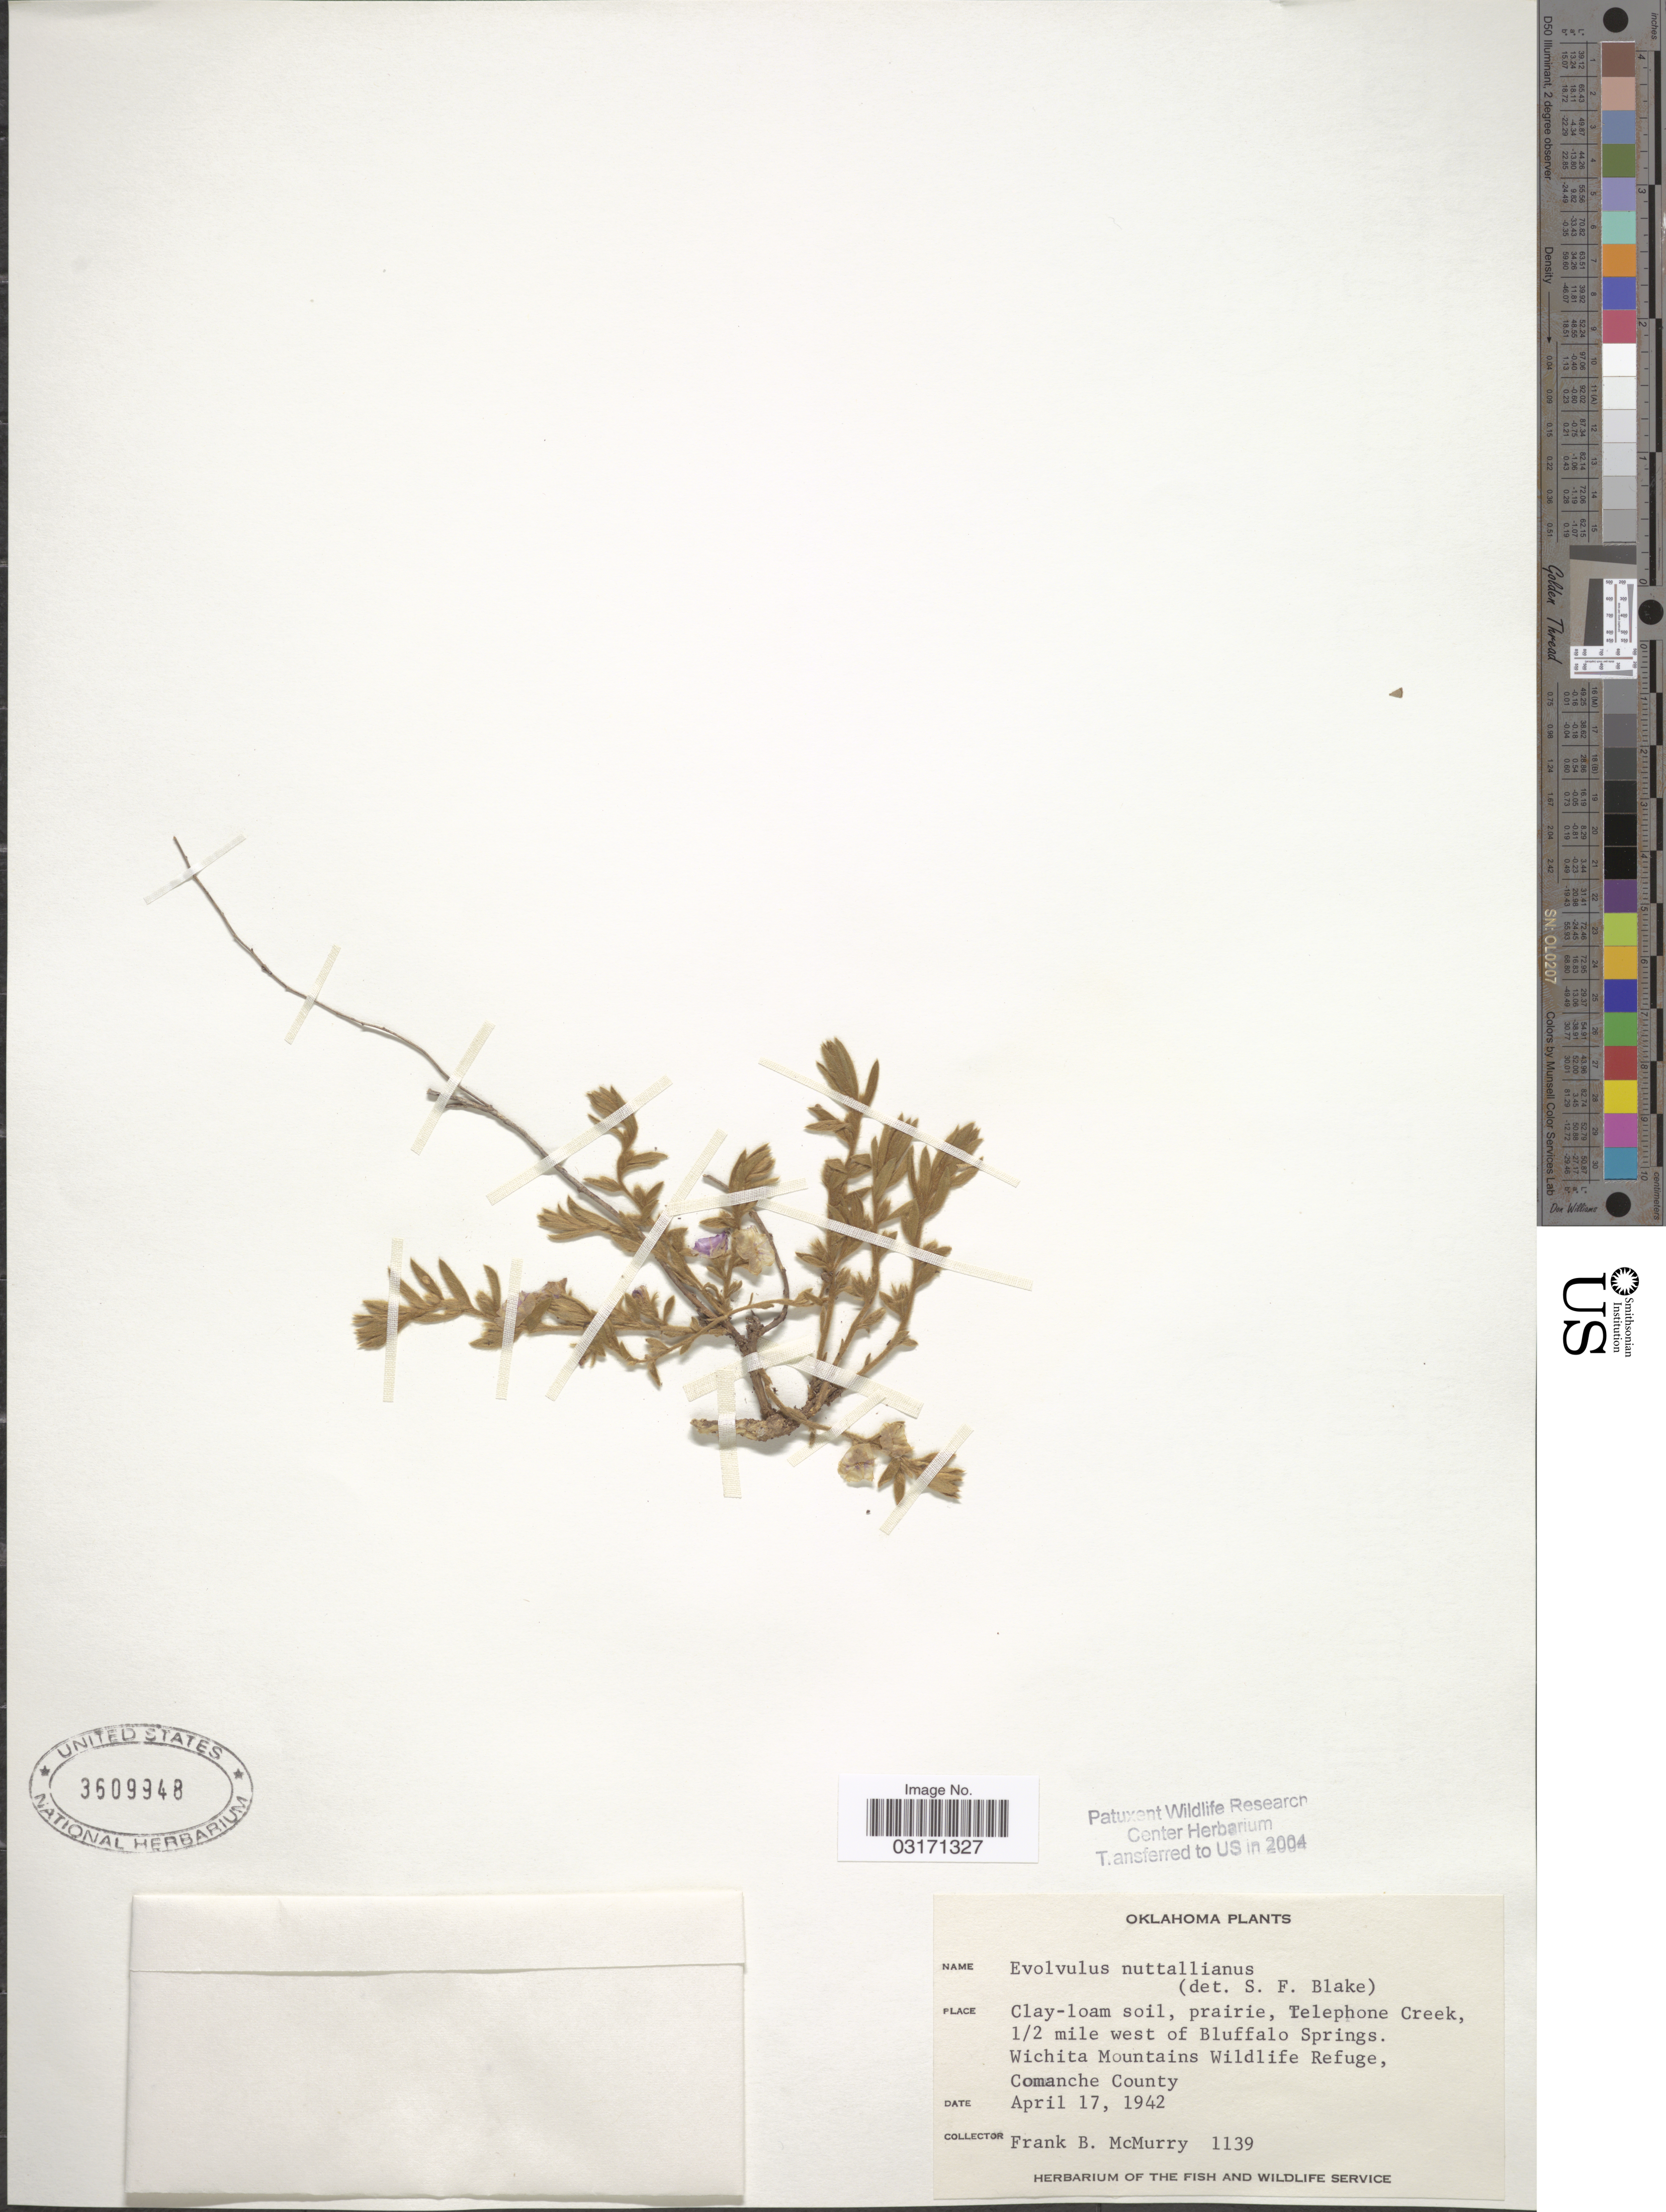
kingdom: Plantae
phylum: Tracheophyta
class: Magnoliopsida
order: Solanales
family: Convolvulaceae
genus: Evolvulus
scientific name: Evolvulus nuttallianus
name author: Roem. & Schult.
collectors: F. B. McMurry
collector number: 1139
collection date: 1942-04-17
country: United States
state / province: Oklahoma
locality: Telephone Creek, ½ mile west of Bluffalo Springs. Wichita Mountains Wildlife Refuge, Comanche County.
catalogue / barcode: US 3609948